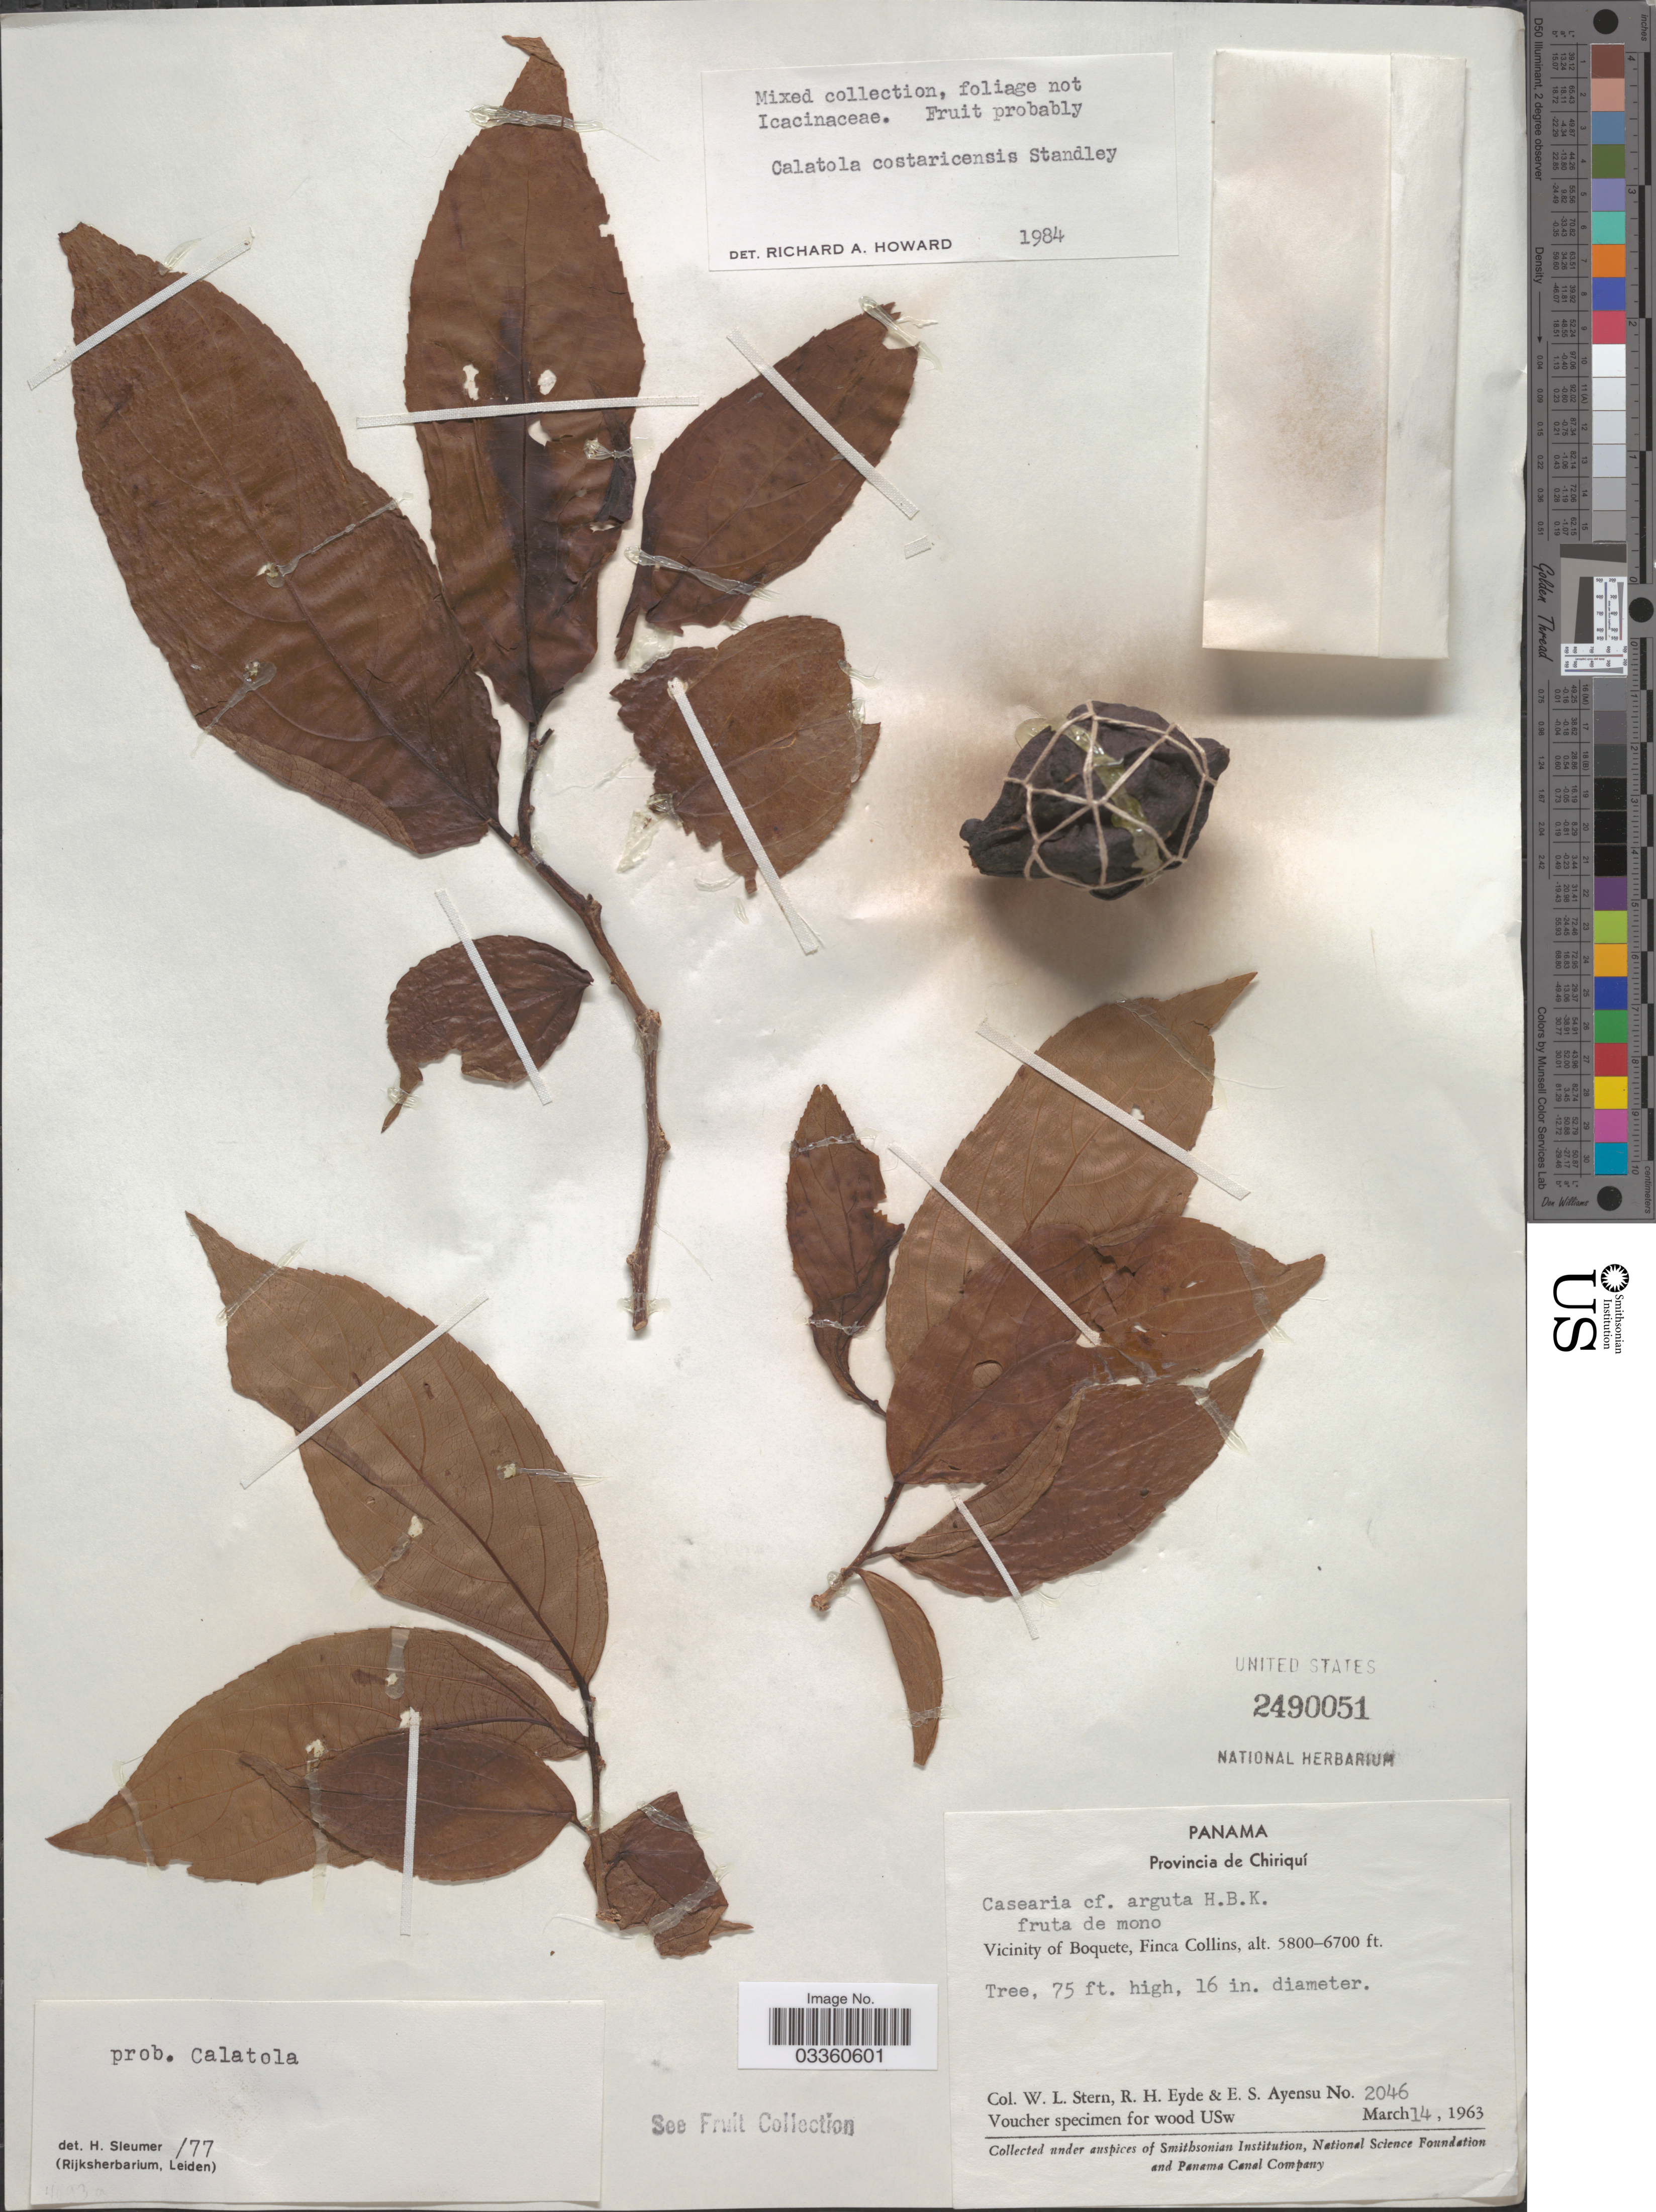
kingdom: Plantae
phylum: Tracheophyta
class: Magnoliopsida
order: Metteniusales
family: Metteniusaceae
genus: Calatola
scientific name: Calatola costaricensis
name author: Standl.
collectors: W. L. Stern, R. H. Eyde & E. S. Ayensu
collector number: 2046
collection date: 1963-03-14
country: Panama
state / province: Chiriqui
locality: Vicinity of Boquete, Finca Collins.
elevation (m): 1768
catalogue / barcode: US 2490051